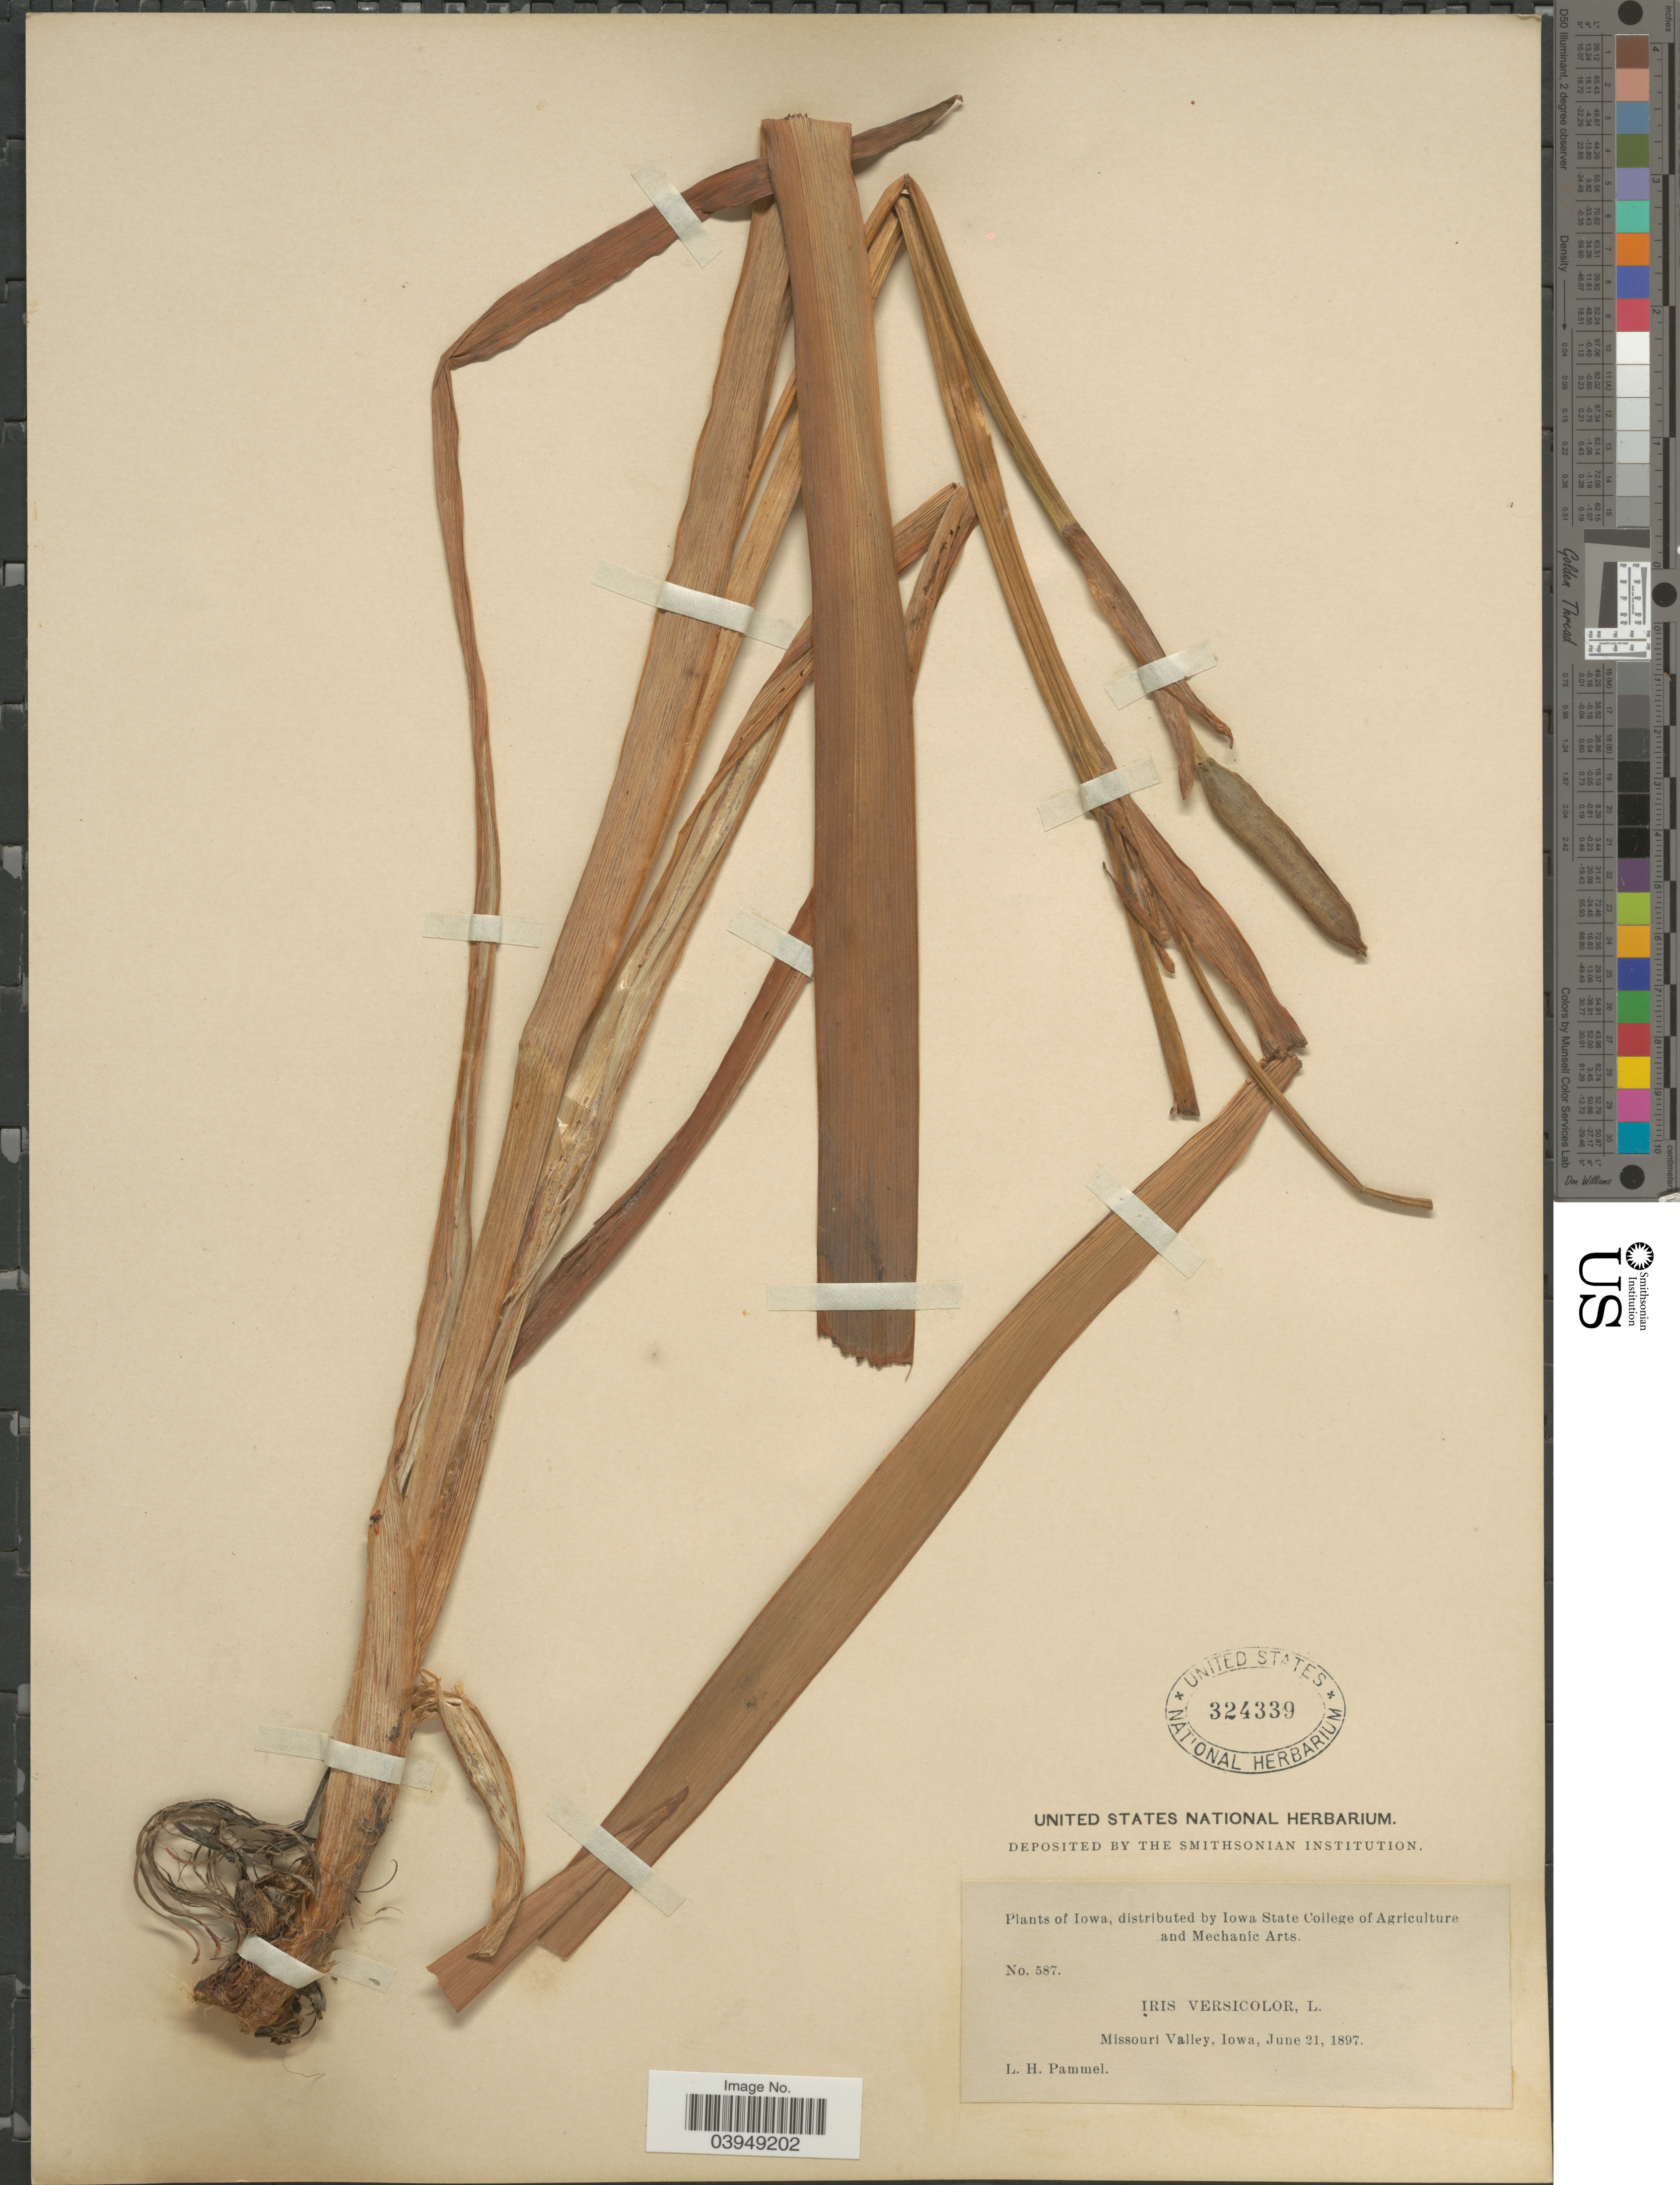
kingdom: Plantae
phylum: Tracheophyta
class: Liliopsida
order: Asparagales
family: Iridaceae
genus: Iris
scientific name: Iris versicolor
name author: L.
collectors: L. Pammel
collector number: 587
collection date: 1897-06-21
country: United States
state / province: Iowa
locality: Missouri Valley.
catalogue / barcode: US 324339